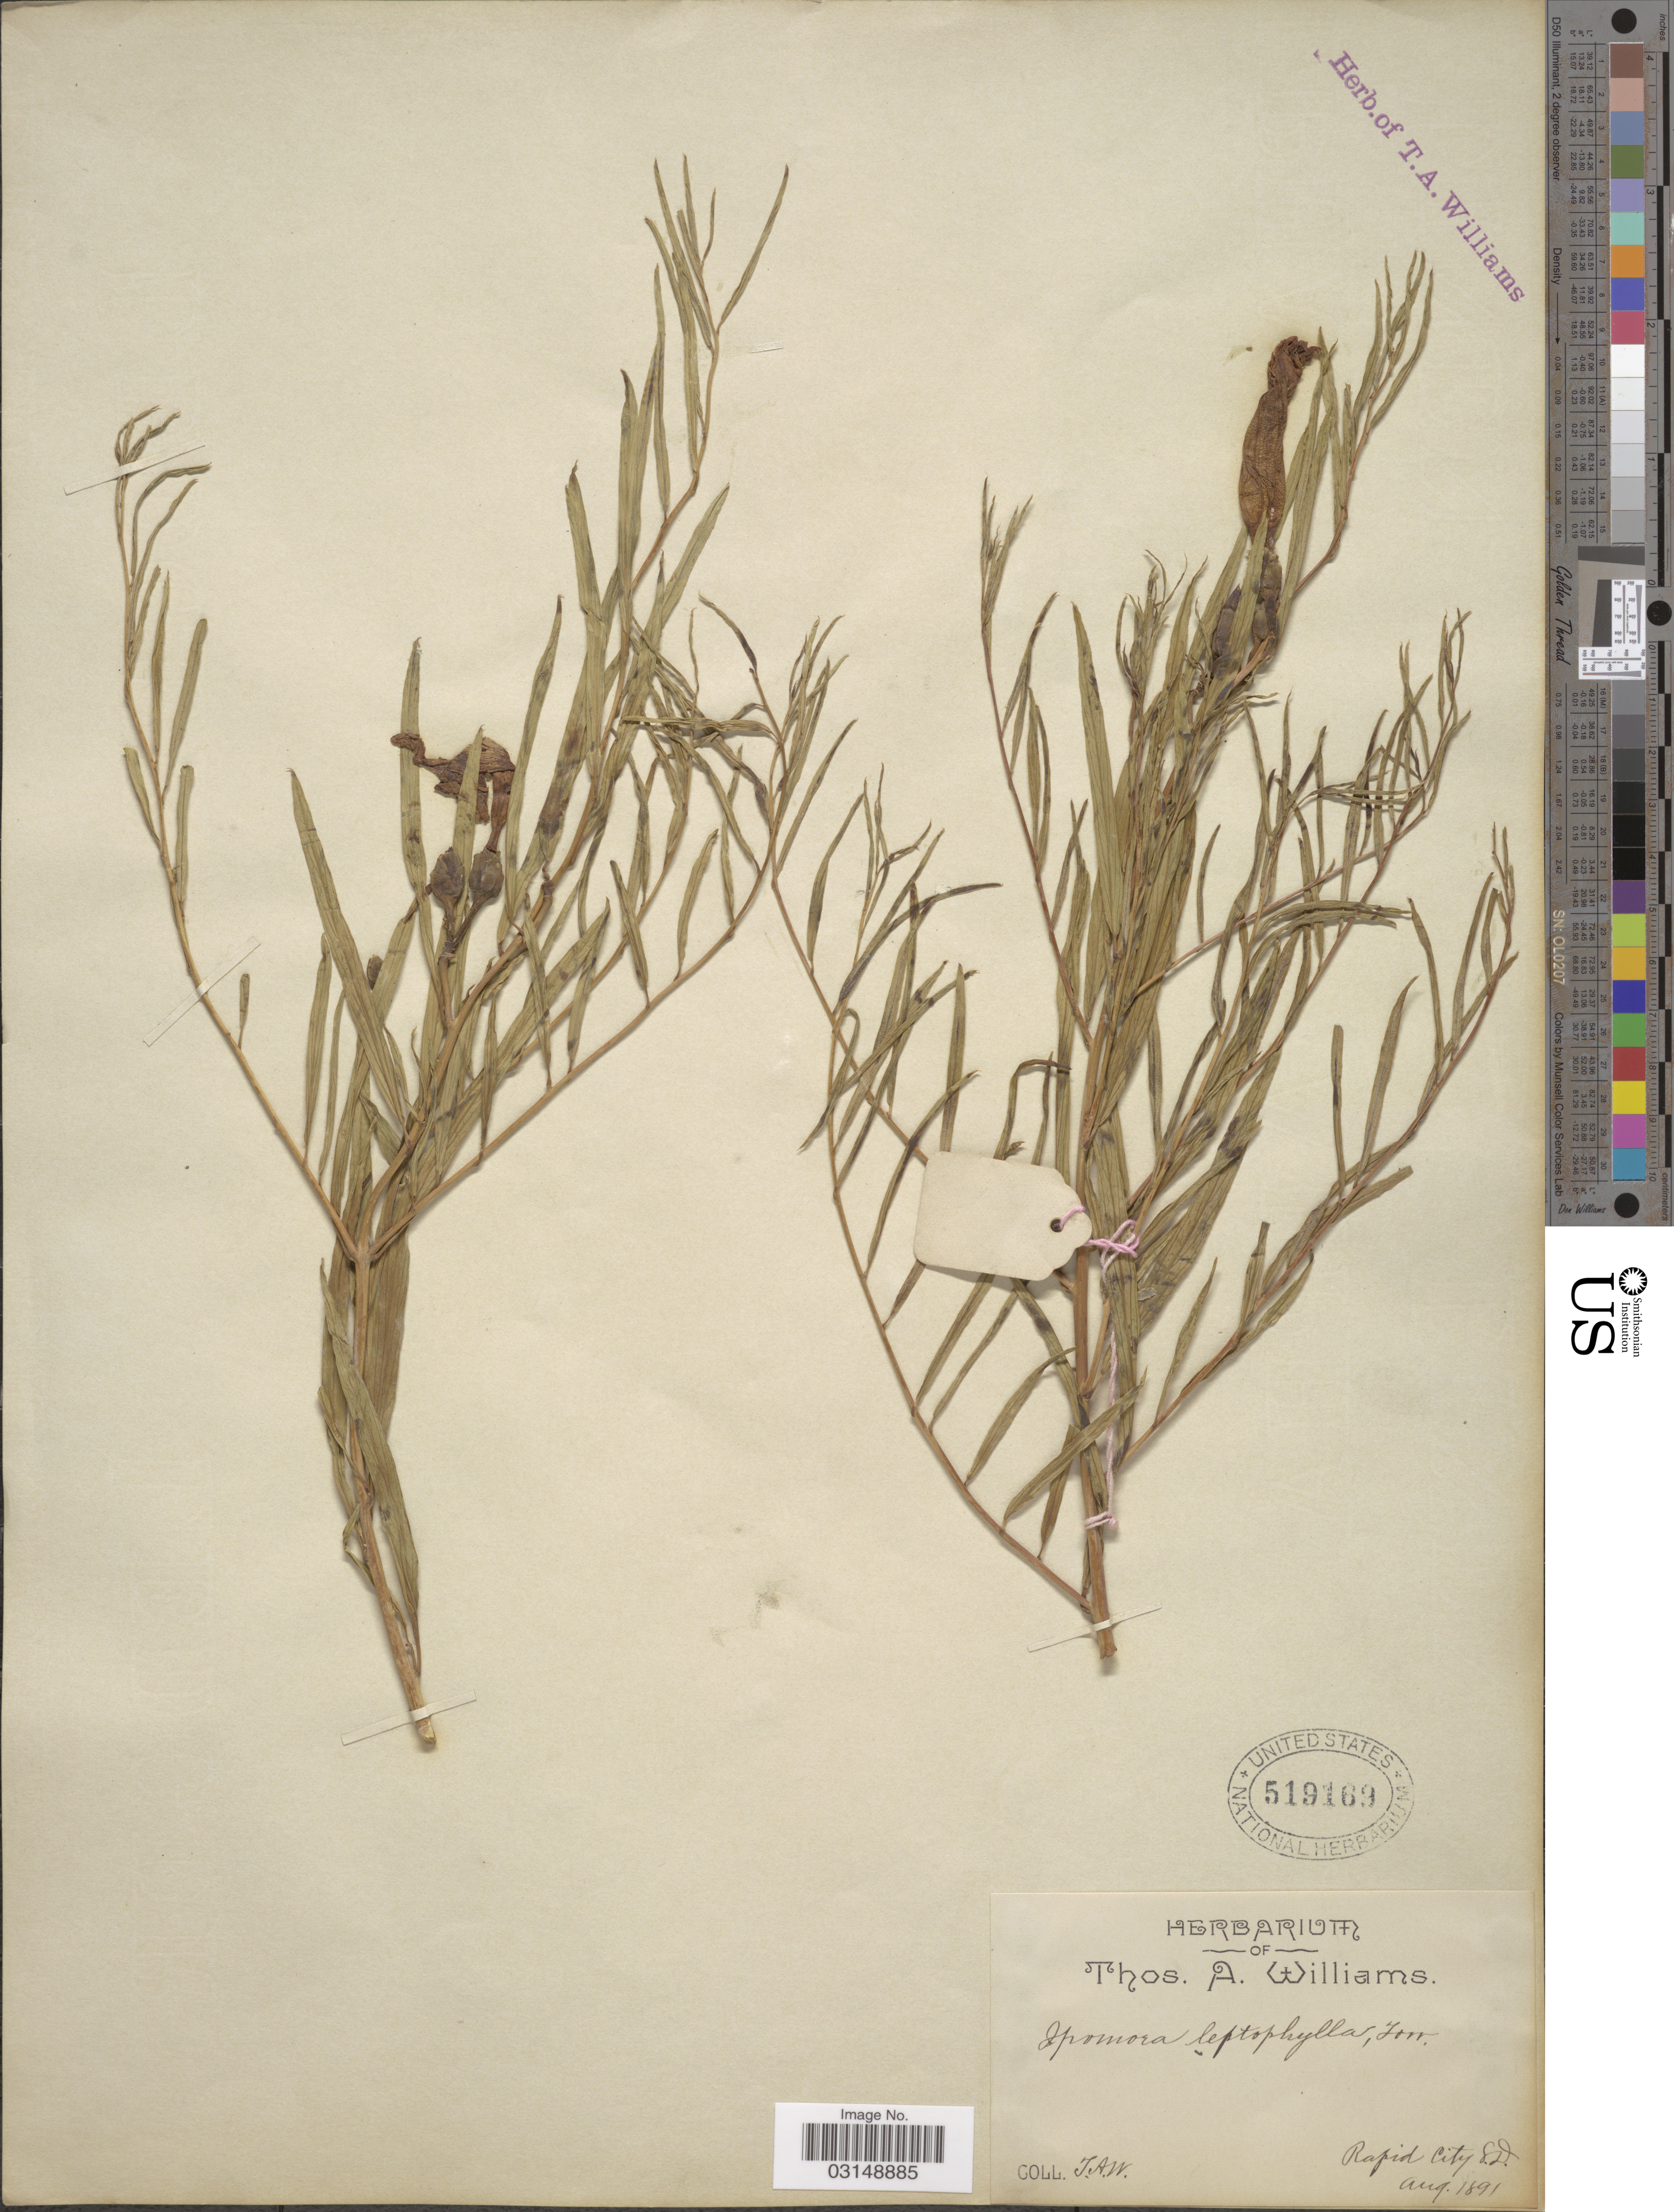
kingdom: Plantae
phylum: Tracheophyta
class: Magnoliopsida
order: Solanales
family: Convolvulaceae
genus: Ipomoea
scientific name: Ipomoea leptophylla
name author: Torr.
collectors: T. A. Williams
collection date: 1891-08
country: United States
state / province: South Dakota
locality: Rapid City.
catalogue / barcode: US 519169